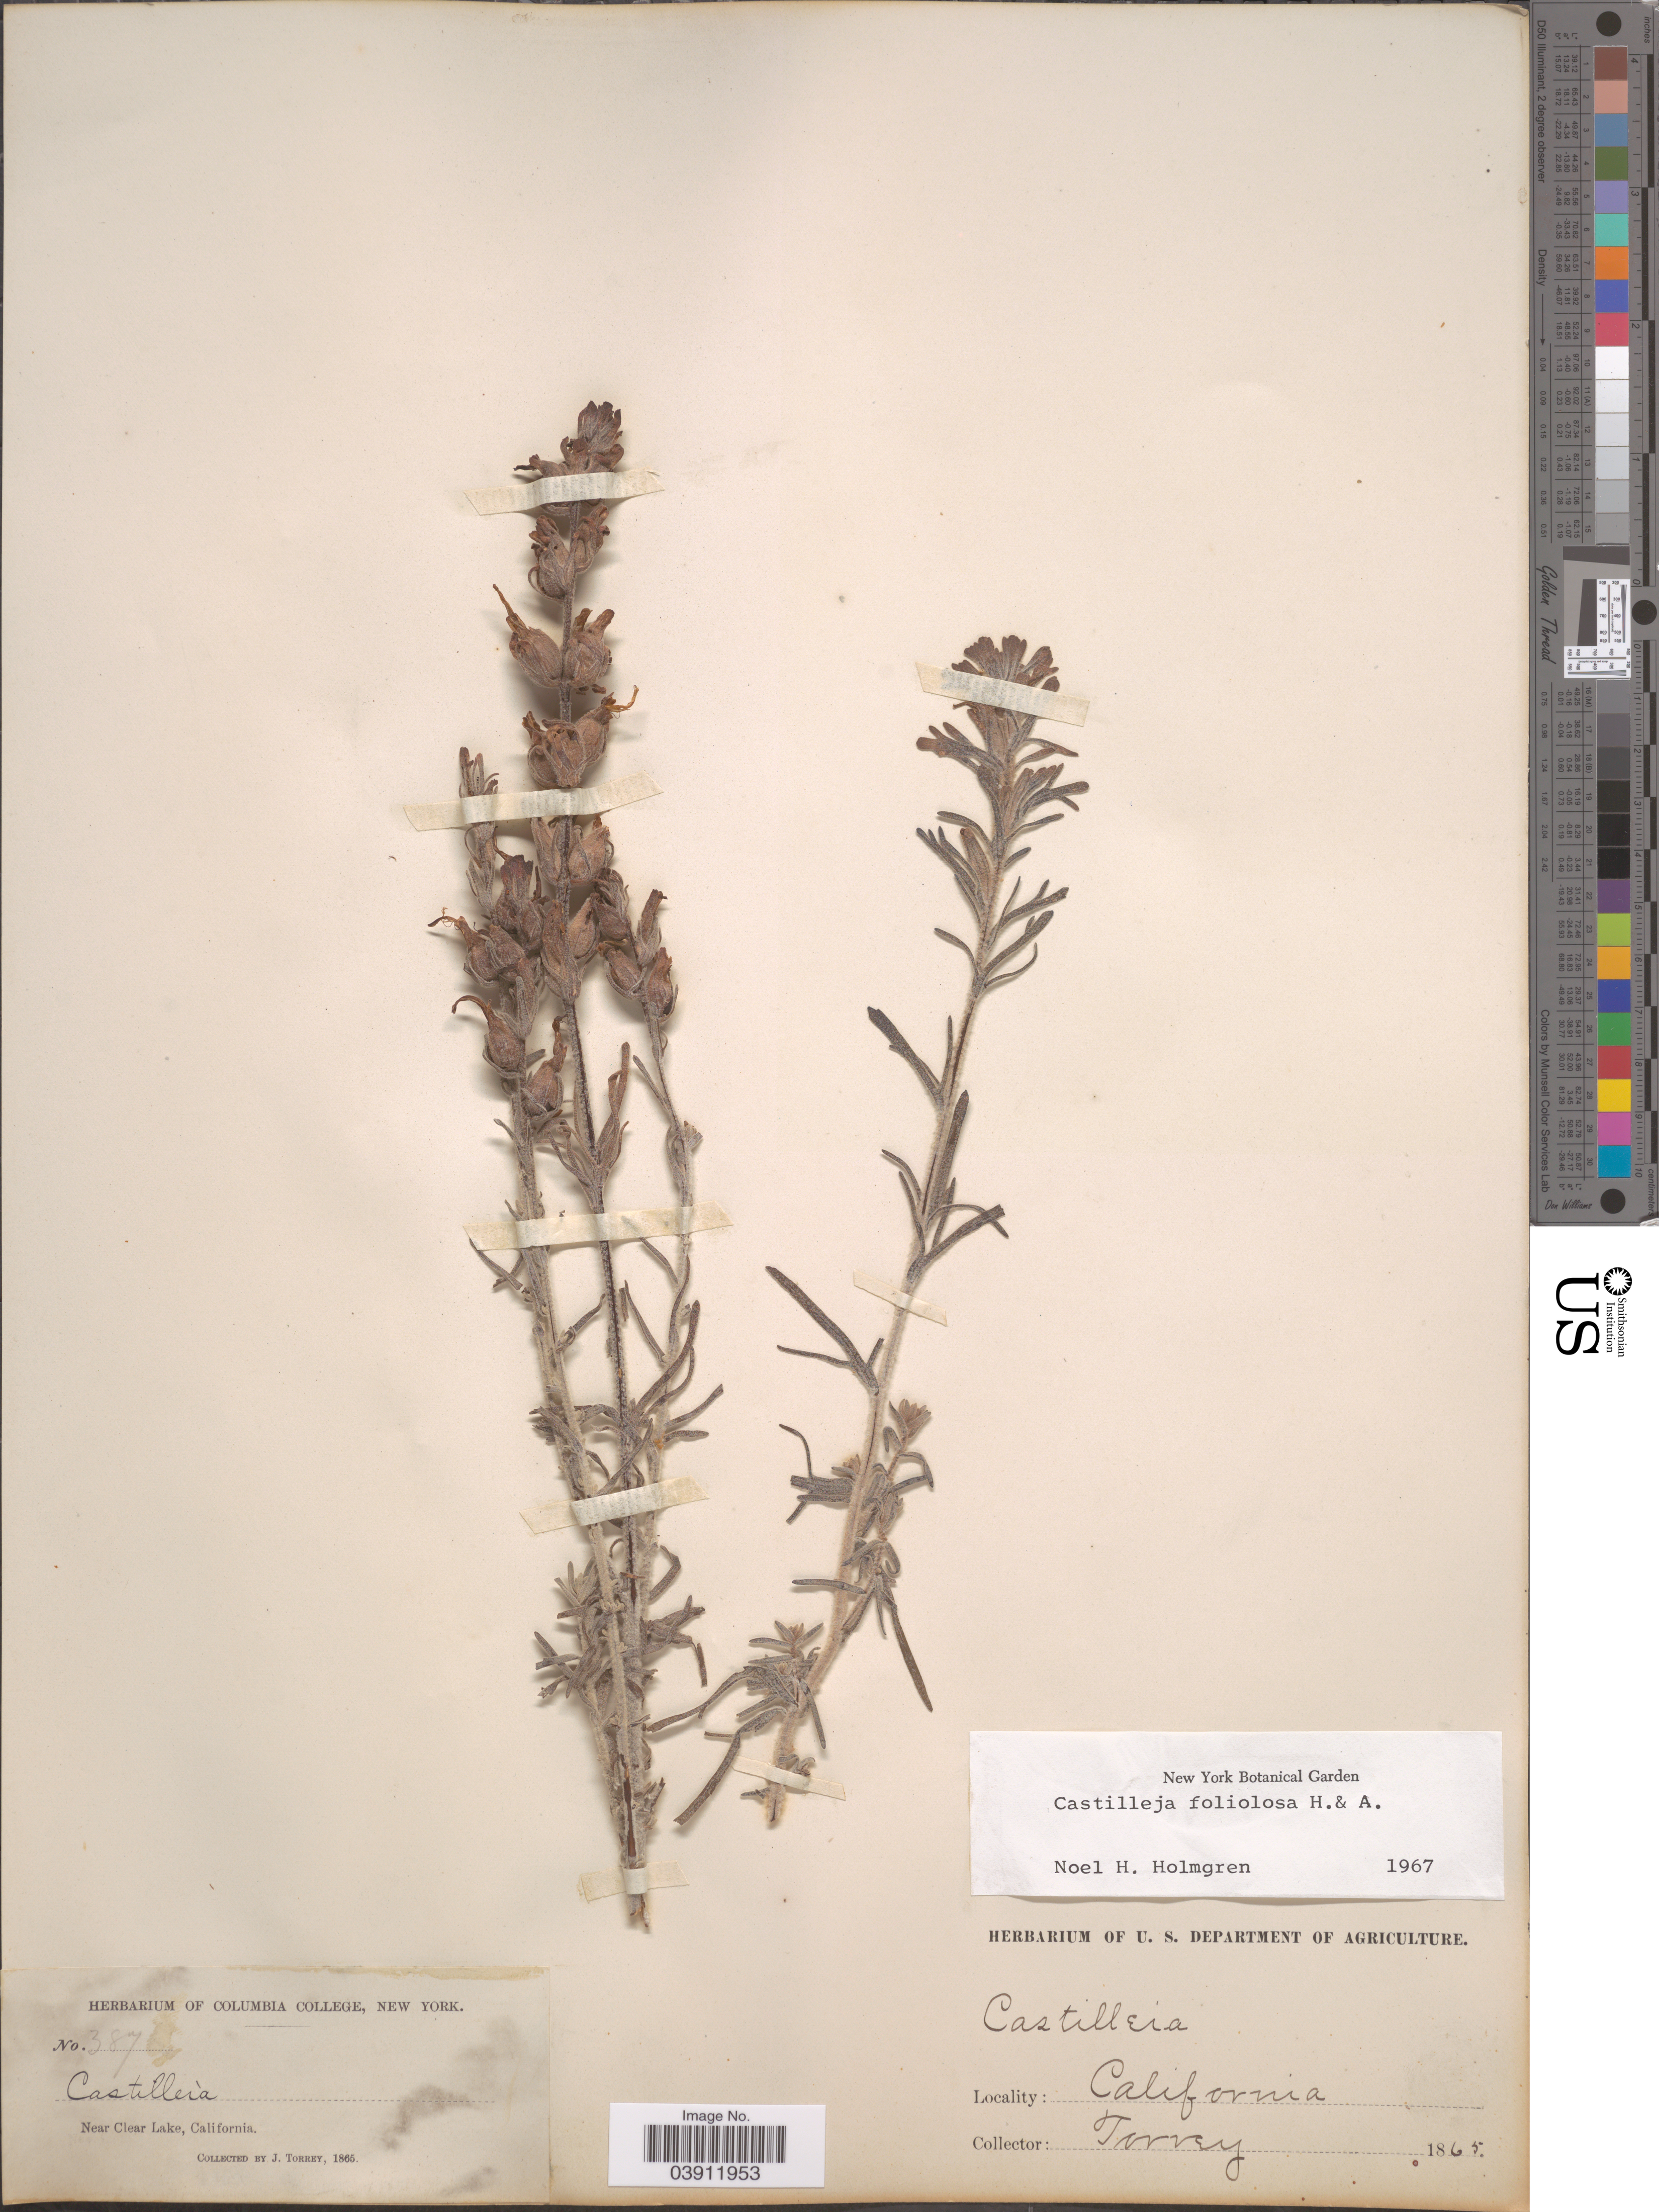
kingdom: Plantae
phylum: Tracheophyta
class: Magnoliopsida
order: Lamiales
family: Orobanchaceae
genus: Castilleja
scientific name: Castilleja foliolosa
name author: Hook. f.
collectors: J. Torrey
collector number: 3876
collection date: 1865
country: United States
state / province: California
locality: Near Clear Lake.